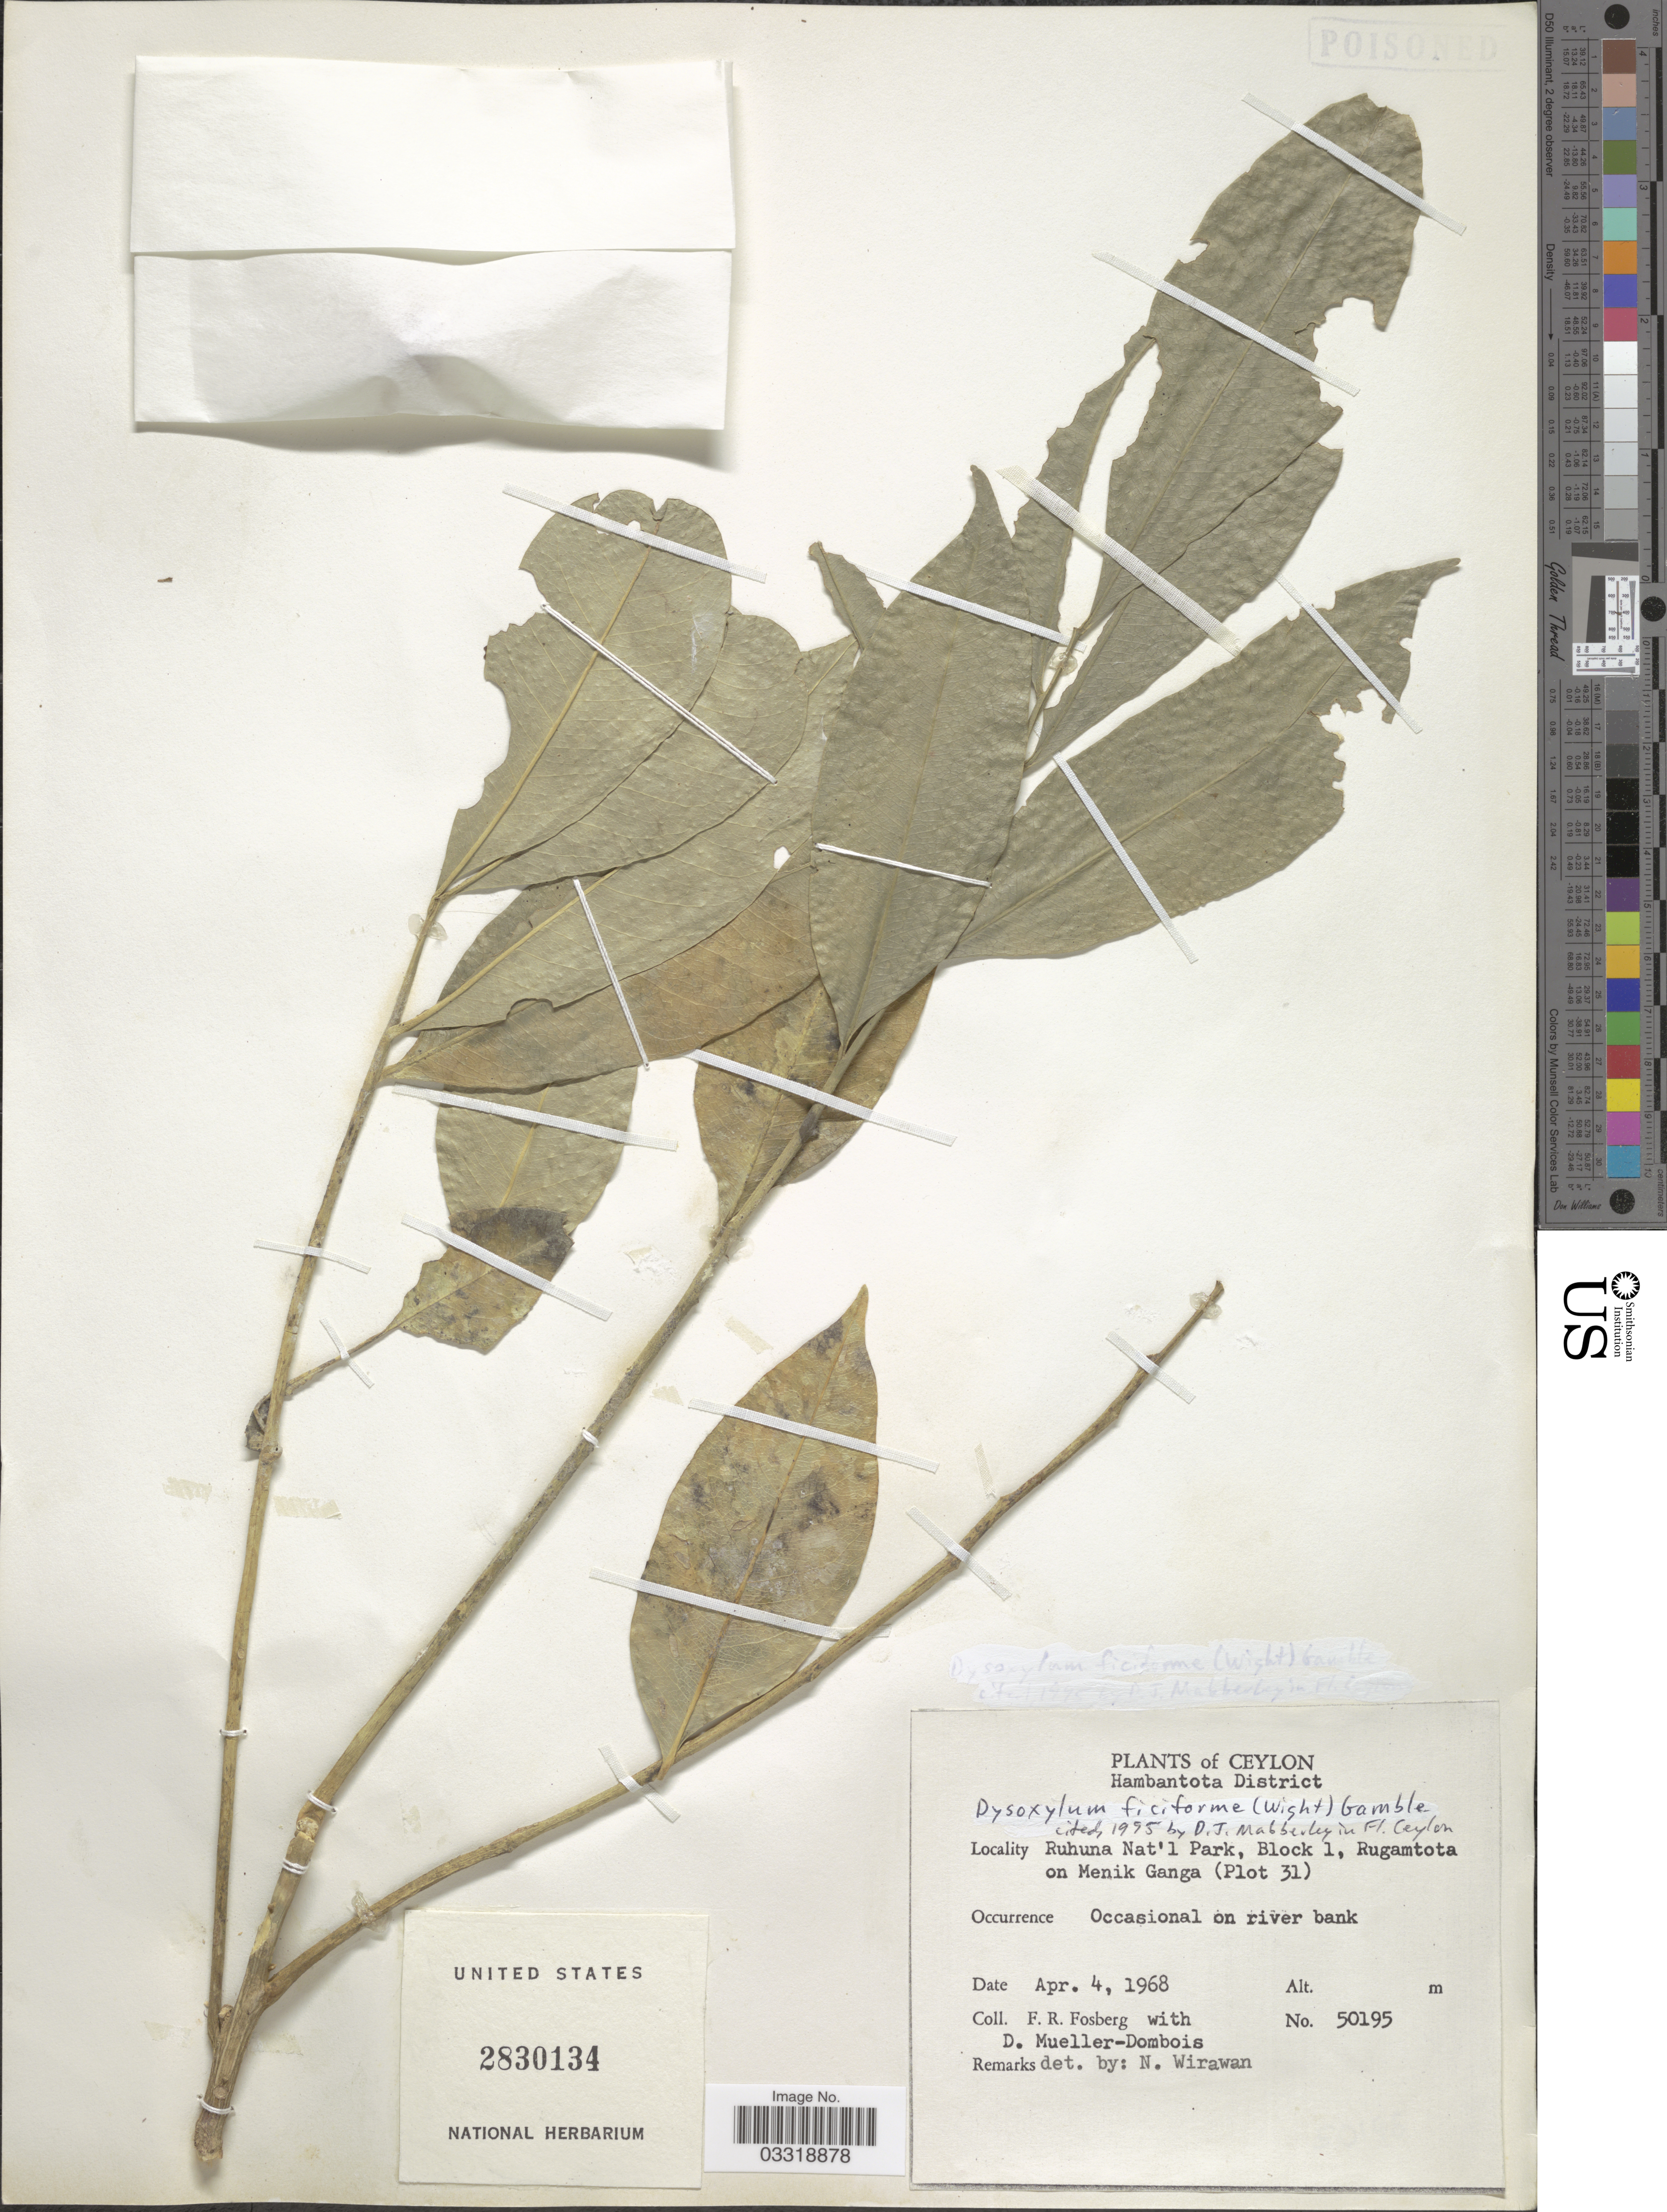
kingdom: Plantae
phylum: Tracheophyta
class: Magnoliopsida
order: Sapindales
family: Meliaceae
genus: Dysoxylum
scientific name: Dysoxylum gotadhora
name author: (Buch.-Ham.) Mabb.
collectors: F. R. Fosberg & D. Mueller-Dombois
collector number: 50195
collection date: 1968-04-04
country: Sri Lanka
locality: Ceylon. Hambantota District. Ruhuna Nat'l Park, Block 1, Rugamtota on Menik Ganga (Plot 31).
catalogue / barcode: US 2830134